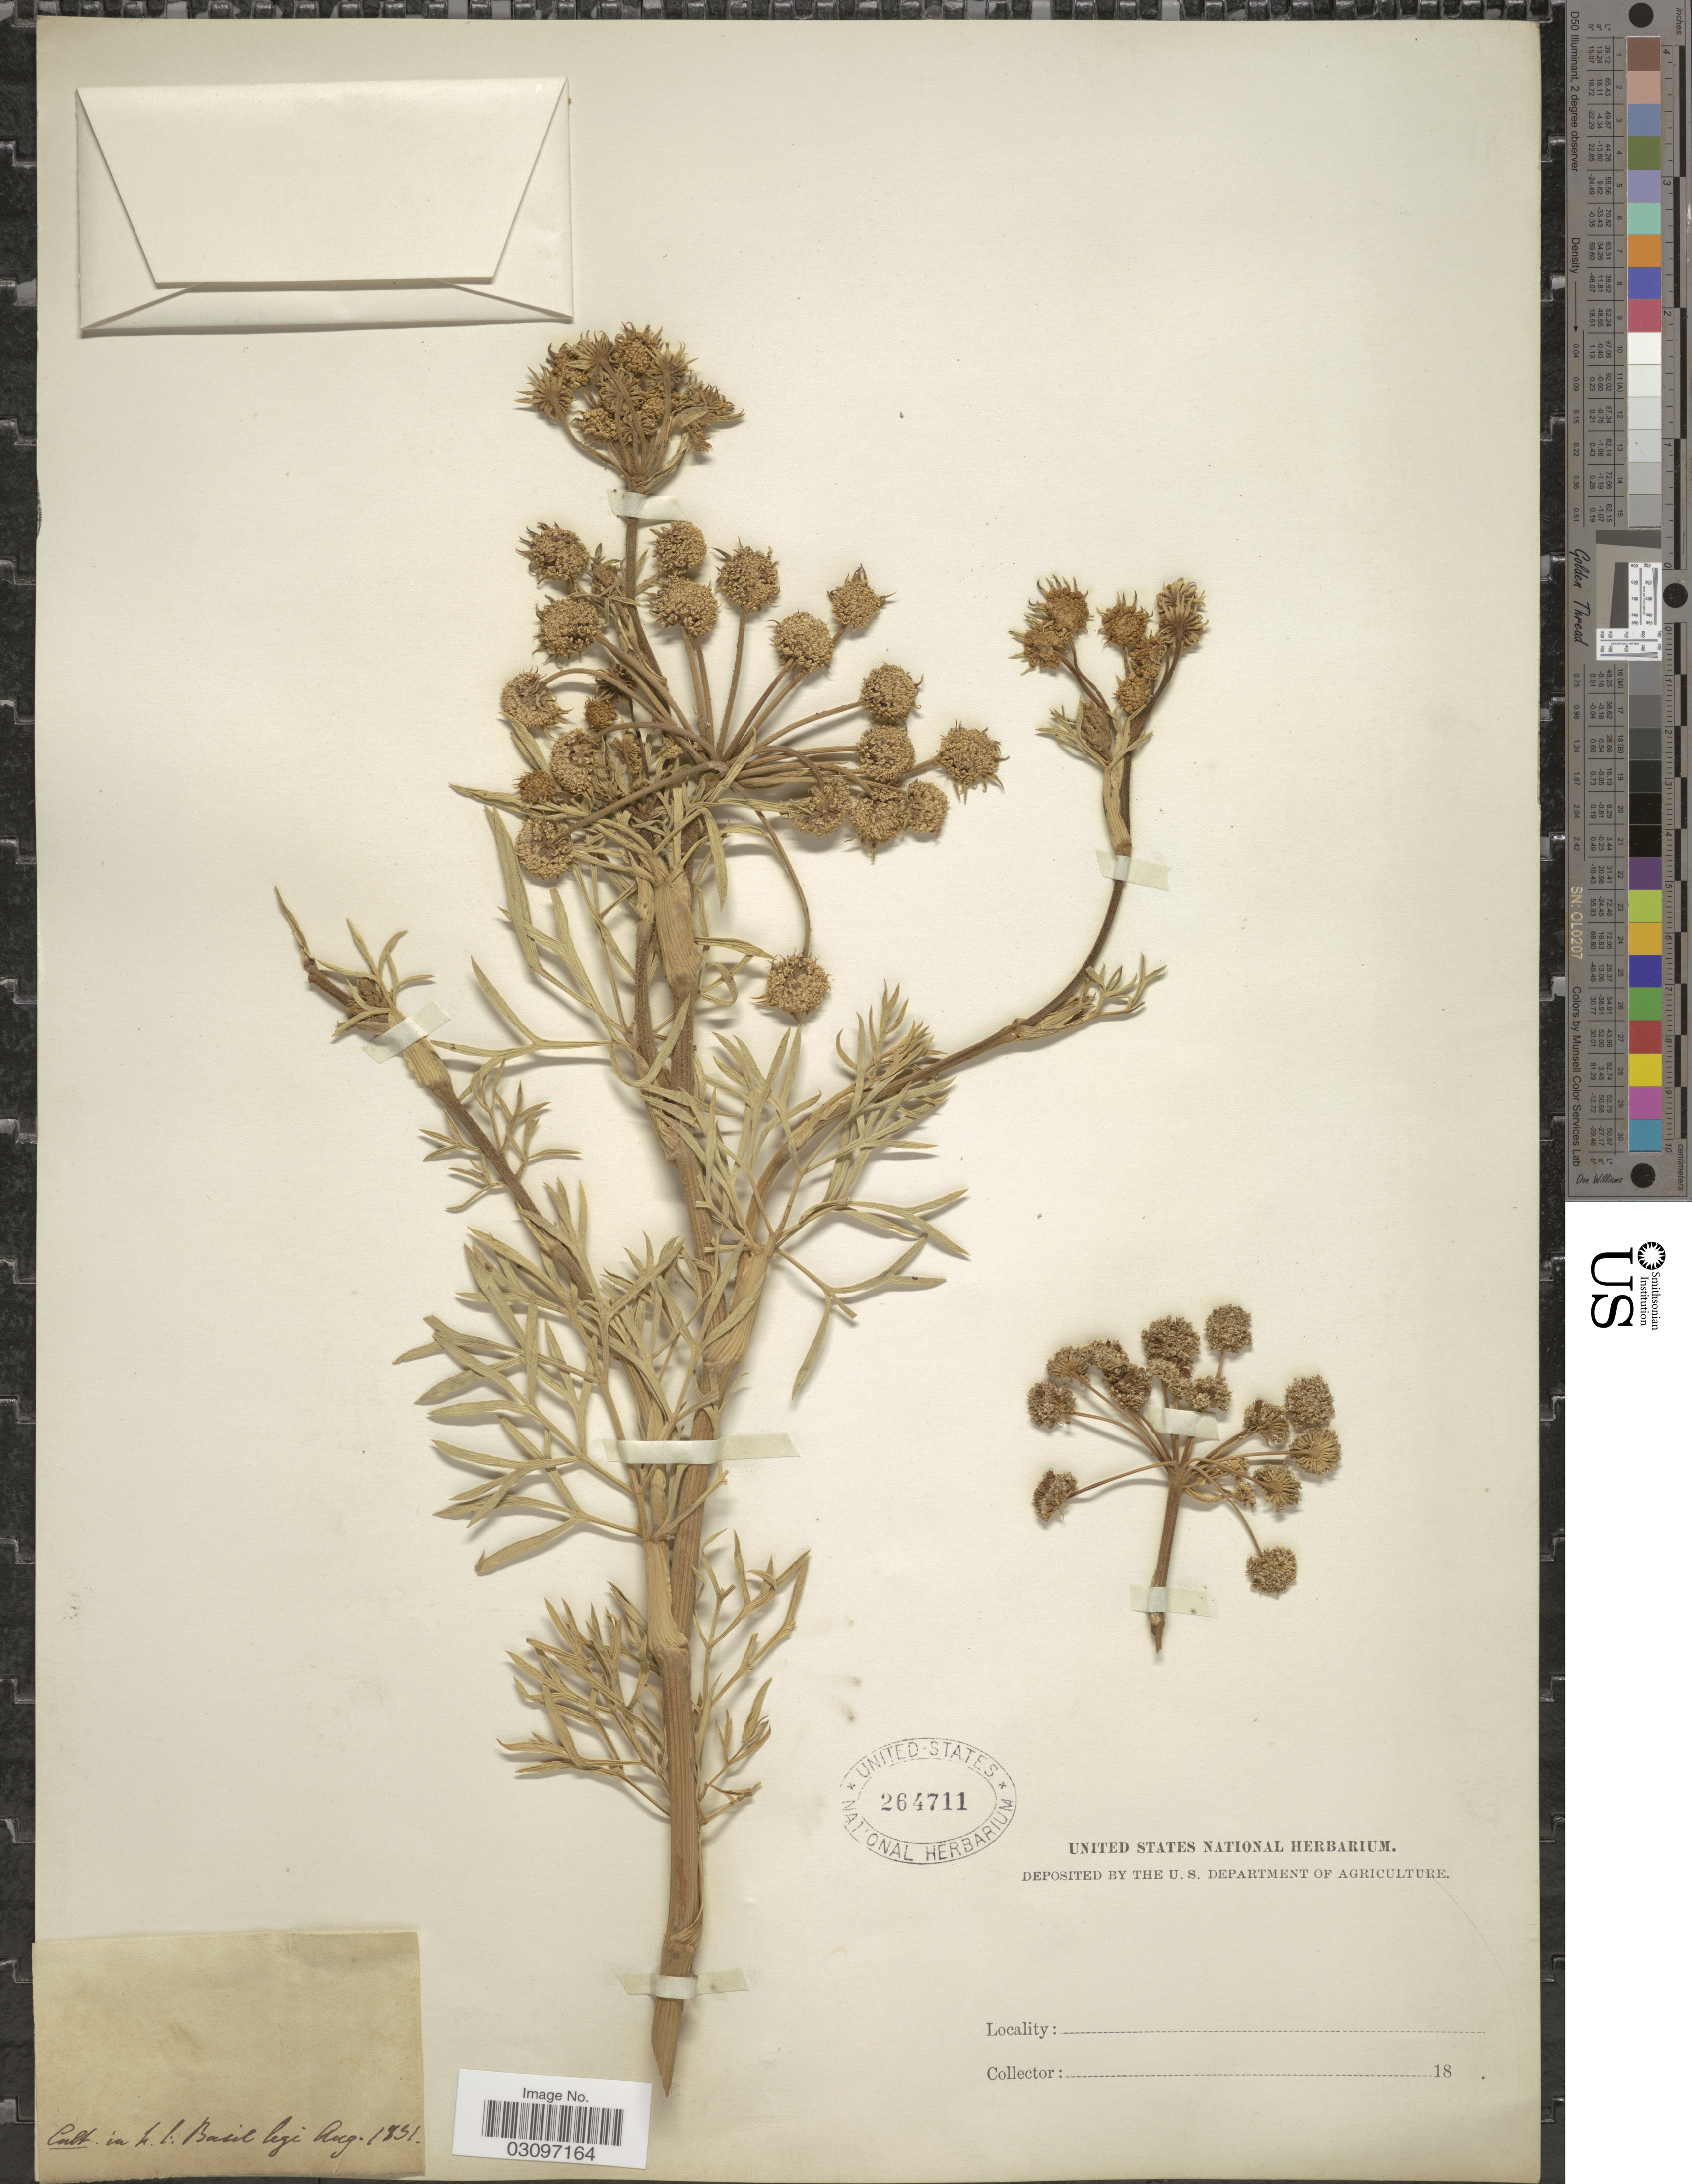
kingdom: Plantae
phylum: Tracheophyta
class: Magnoliopsida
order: Apiales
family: Apiaceae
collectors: ex herb. United States National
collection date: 1831-08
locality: Cult. in L.L. Basil. [interpreted]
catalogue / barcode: US 264711